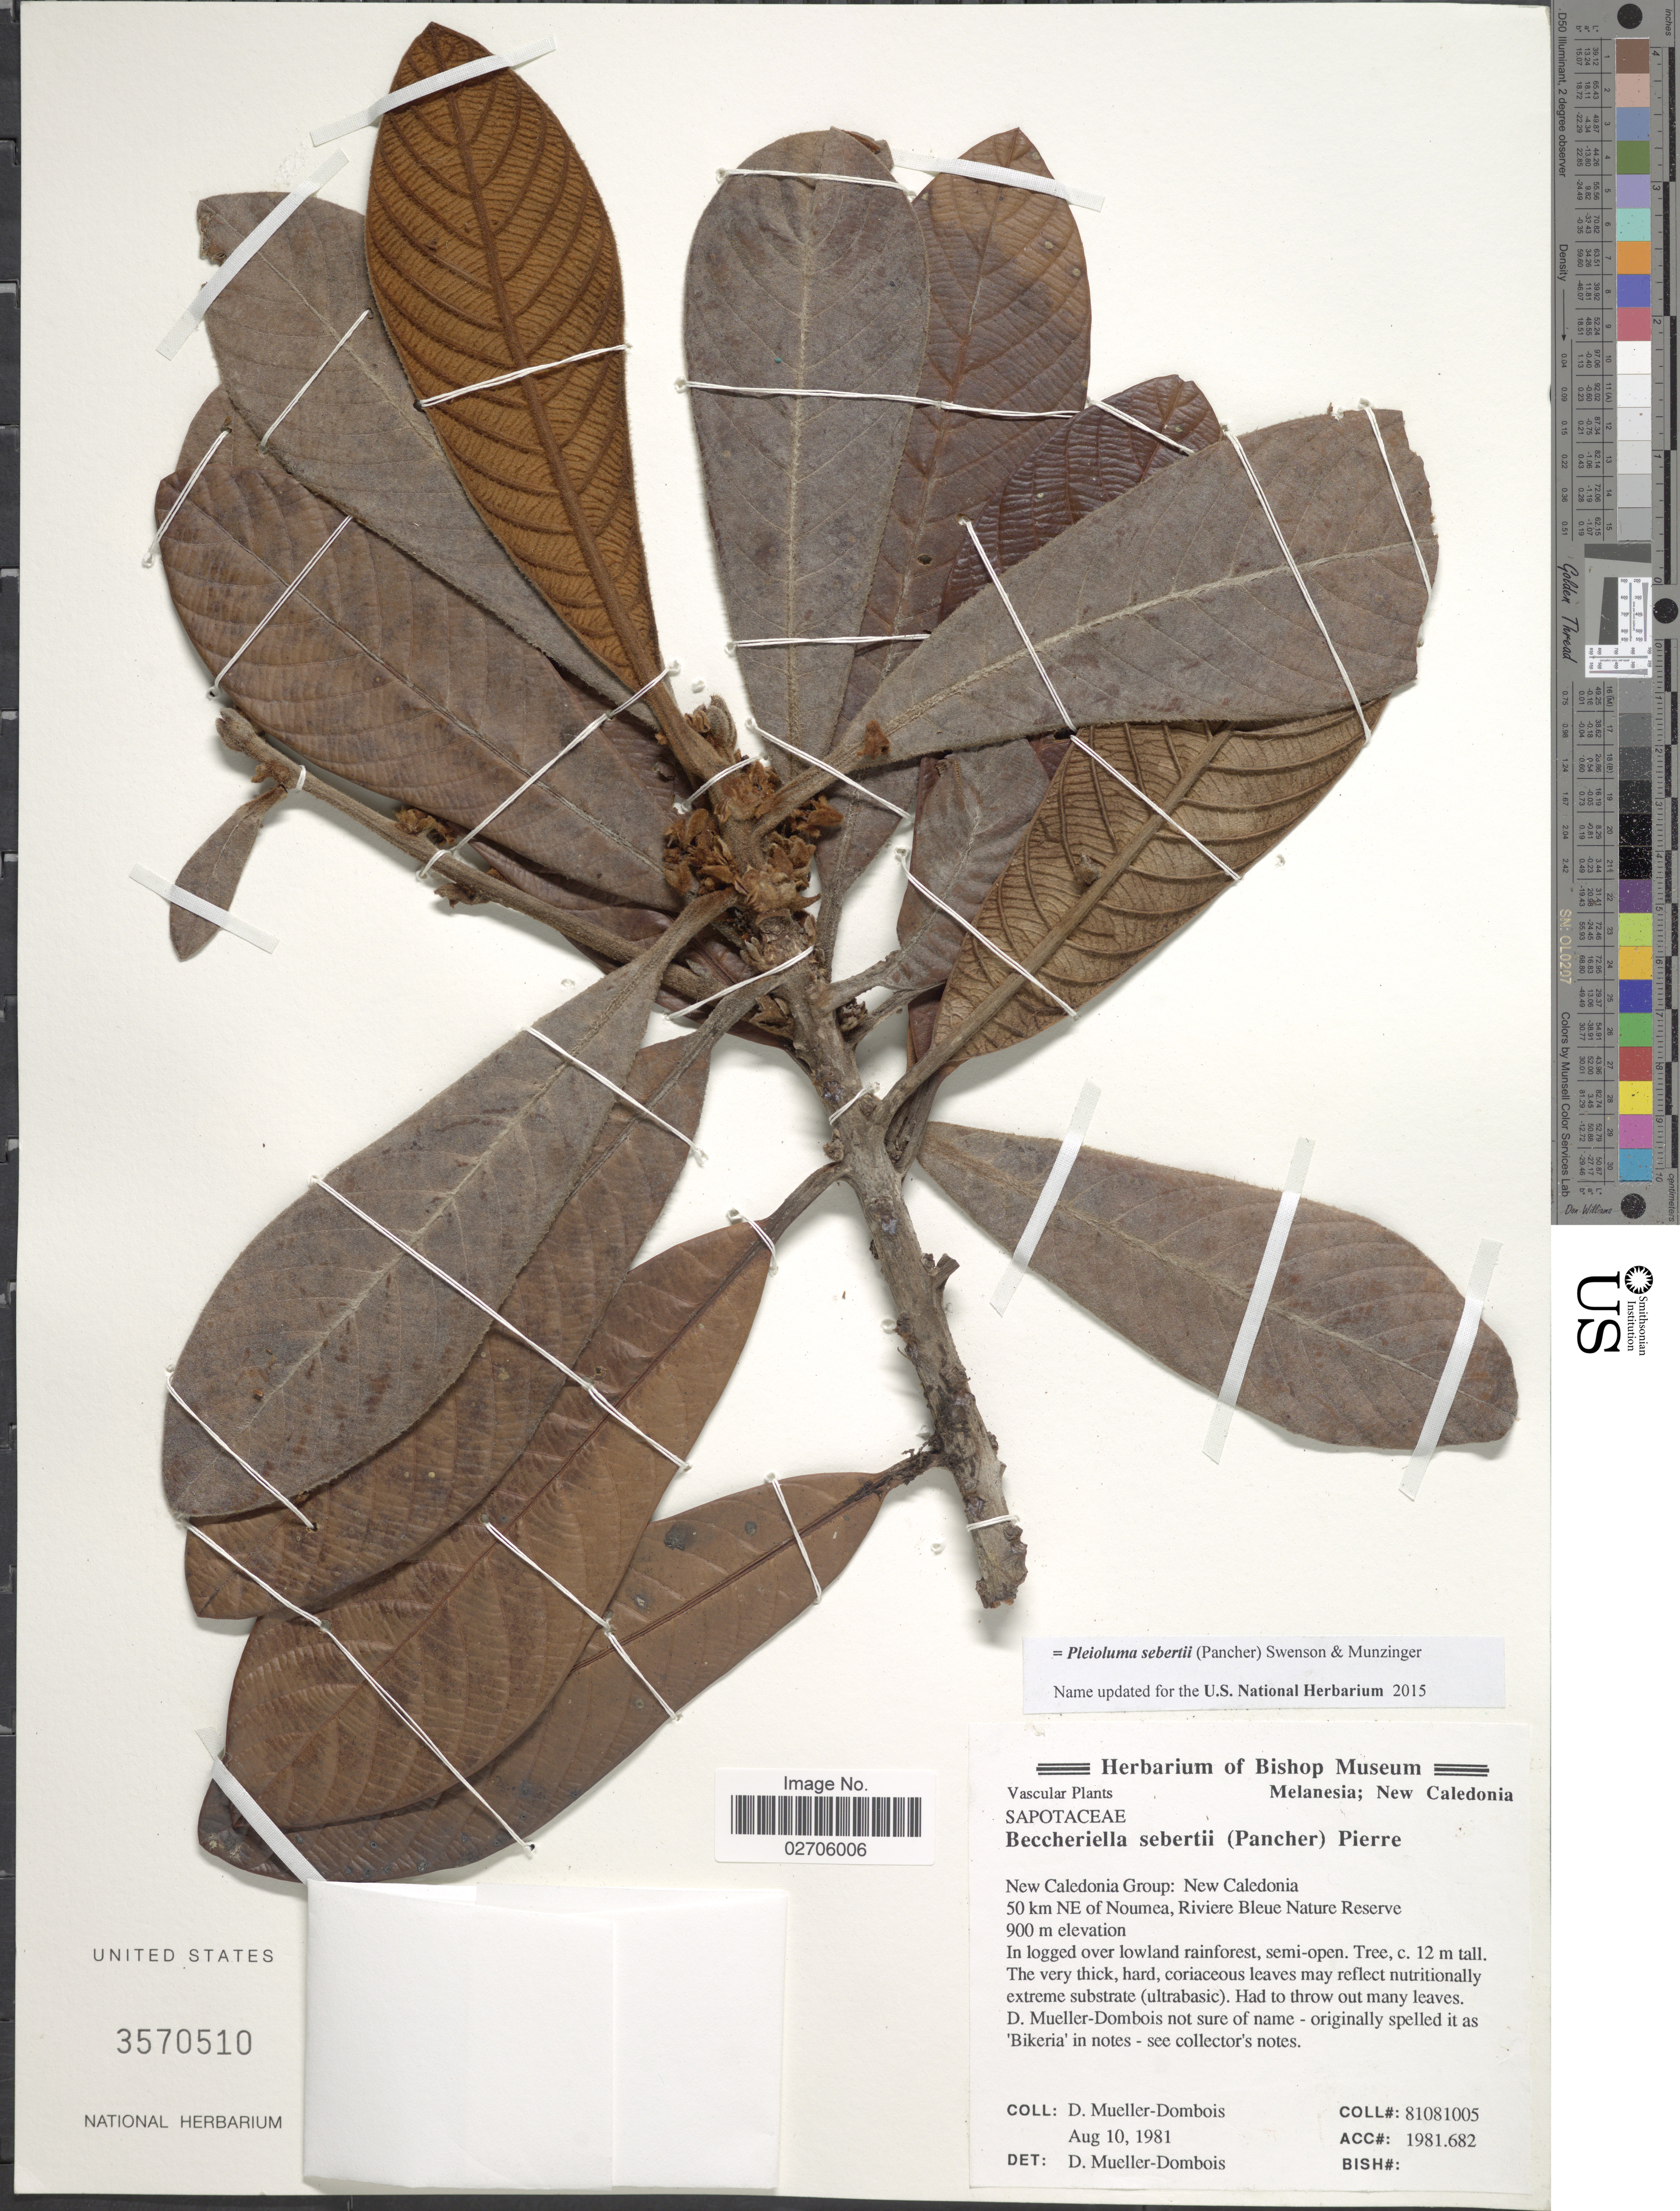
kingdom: Plantae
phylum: Tracheophyta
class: Magnoliopsida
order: Ericales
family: Sapotaceae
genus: Pleioluma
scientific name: Pleioluma sebertii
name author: (Pancher) Swenson & Munzinger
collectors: D. Mueller-Dombois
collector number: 81081005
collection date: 1981-08-10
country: New Caledonia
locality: New Caldonia Group. 50 km NE of Noumea, Riviere Bleue Nature Reserve.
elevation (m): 900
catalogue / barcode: US 3570510